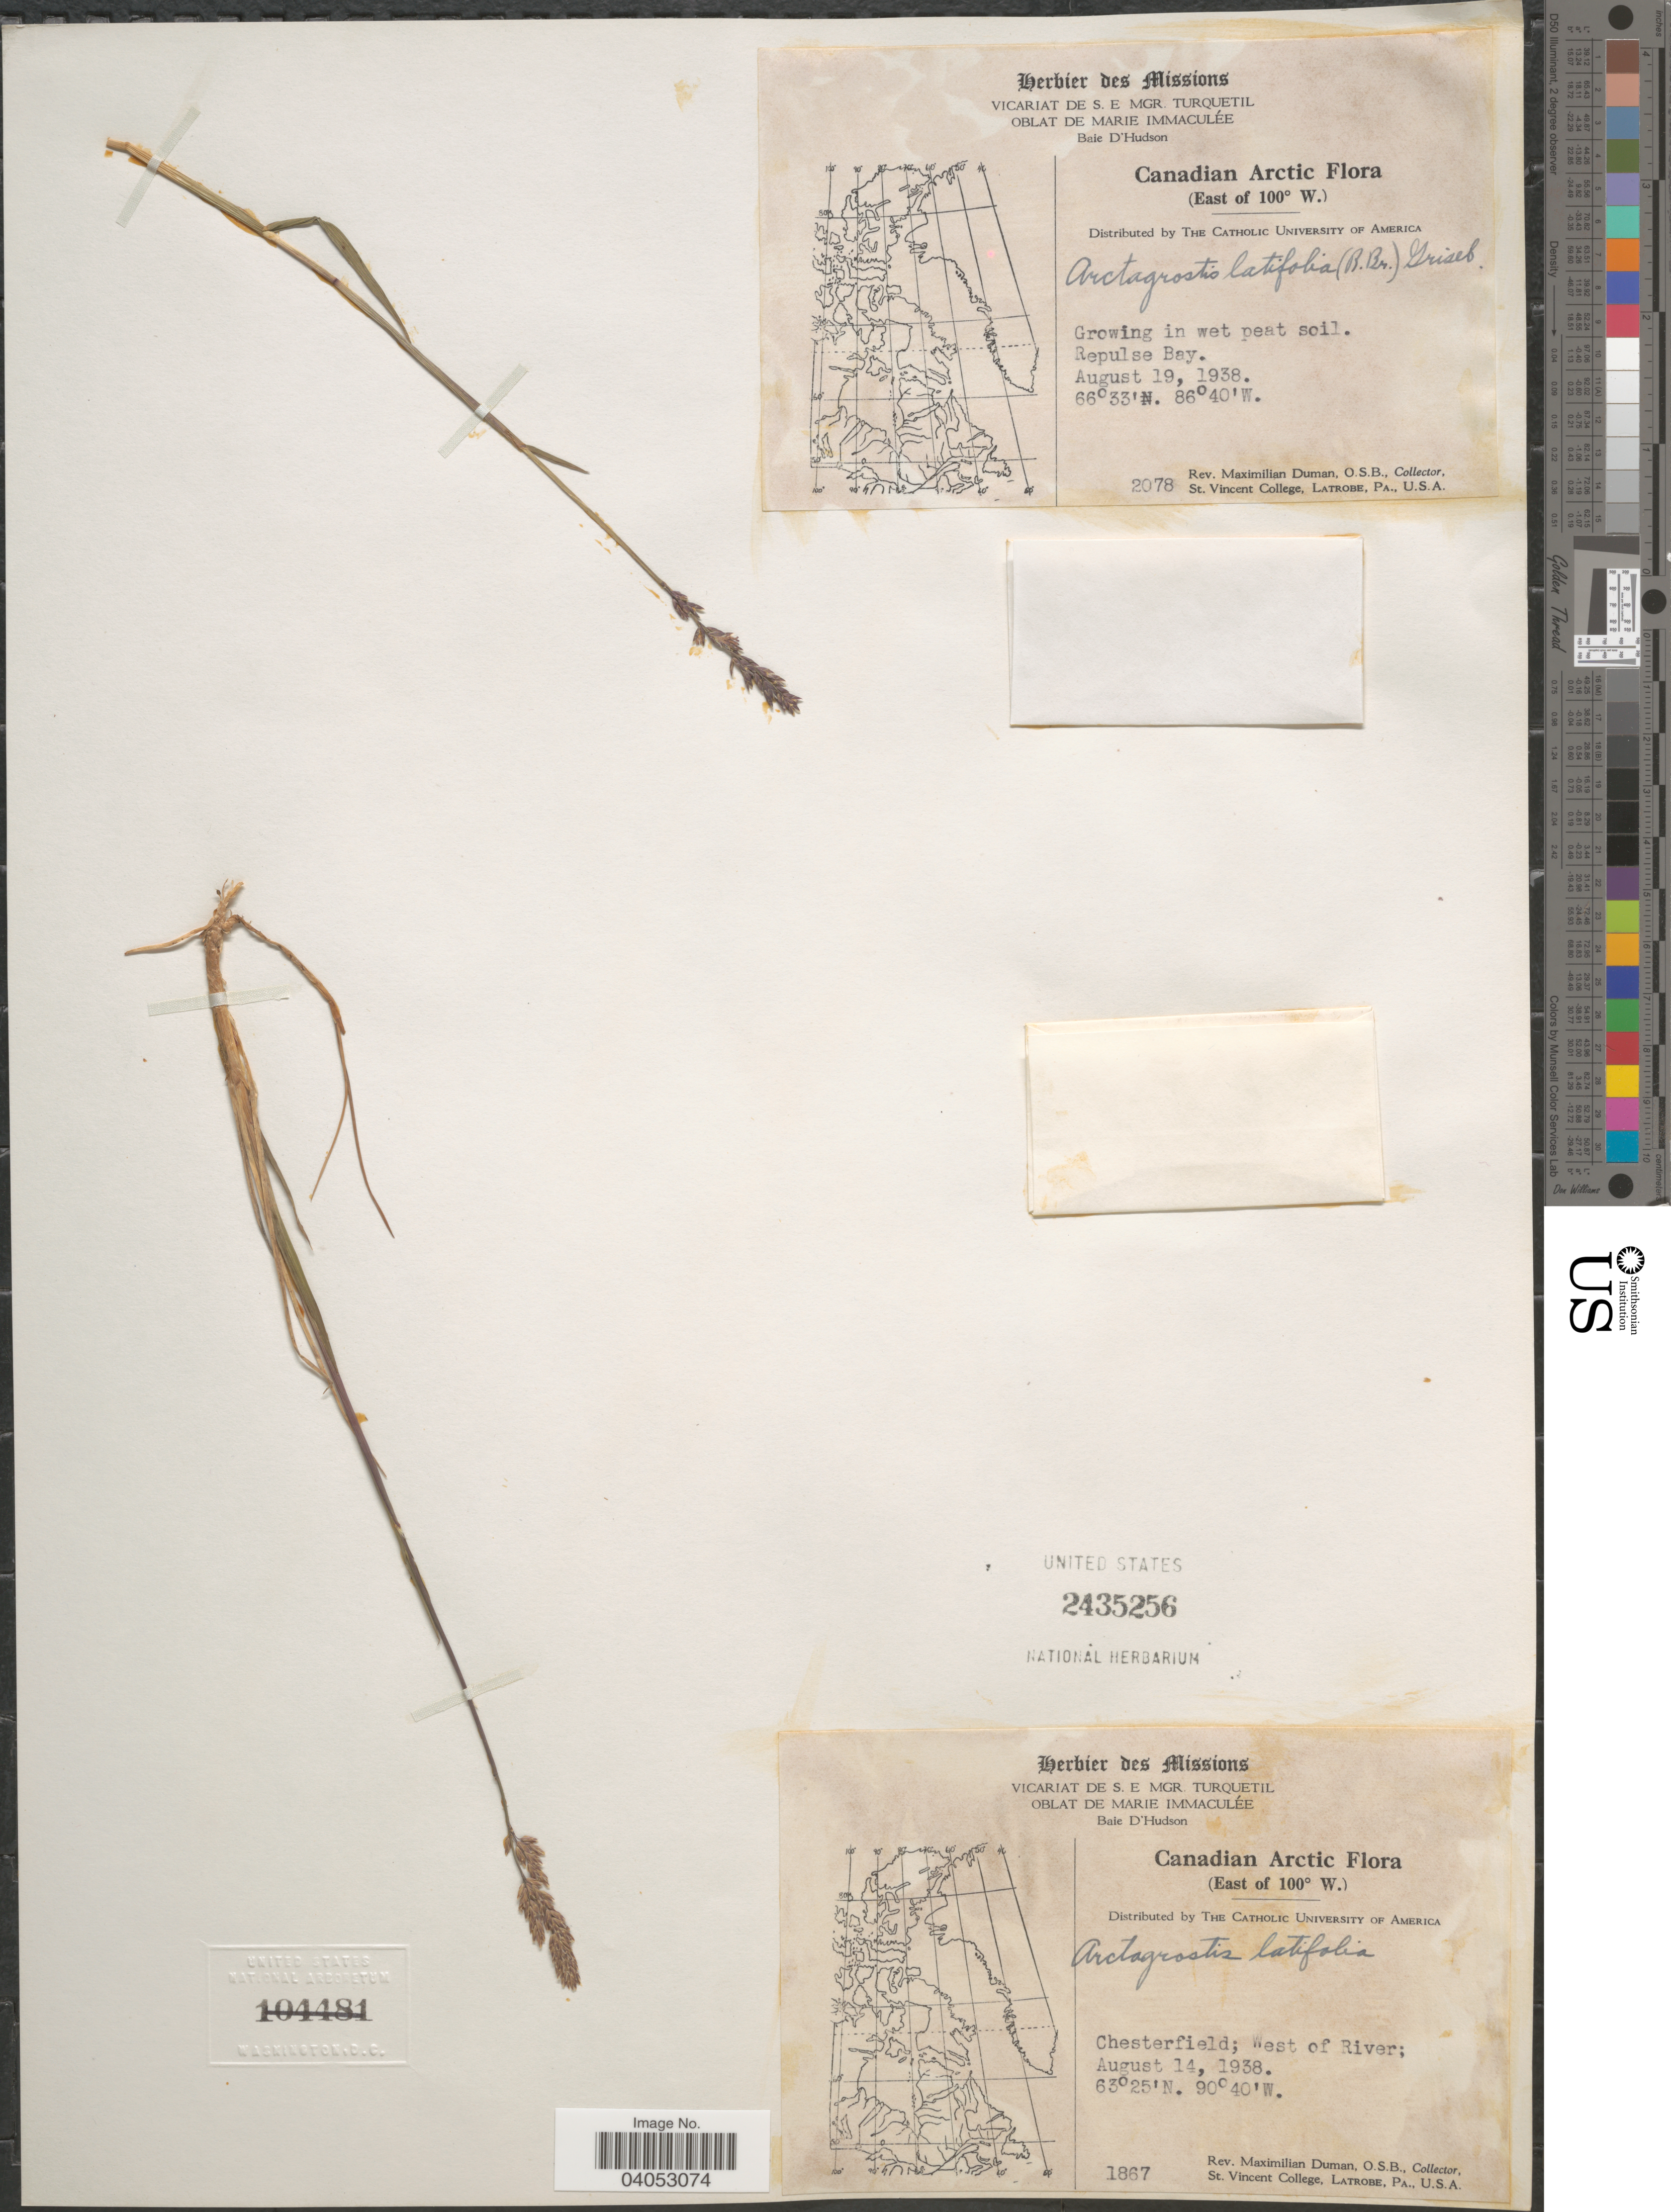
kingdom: Plantae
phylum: Tracheophyta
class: Liliopsida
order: Poales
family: Poaceae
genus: Arctagrostis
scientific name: Arctagrostis latifolia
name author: (R. Br.) Griseb.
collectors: M. Duman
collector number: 1867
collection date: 1938-08-14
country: Canada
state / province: Nunavut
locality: Canadian Arctic (East of 100º W.). Chesterfield; West of River.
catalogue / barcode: US 2435256